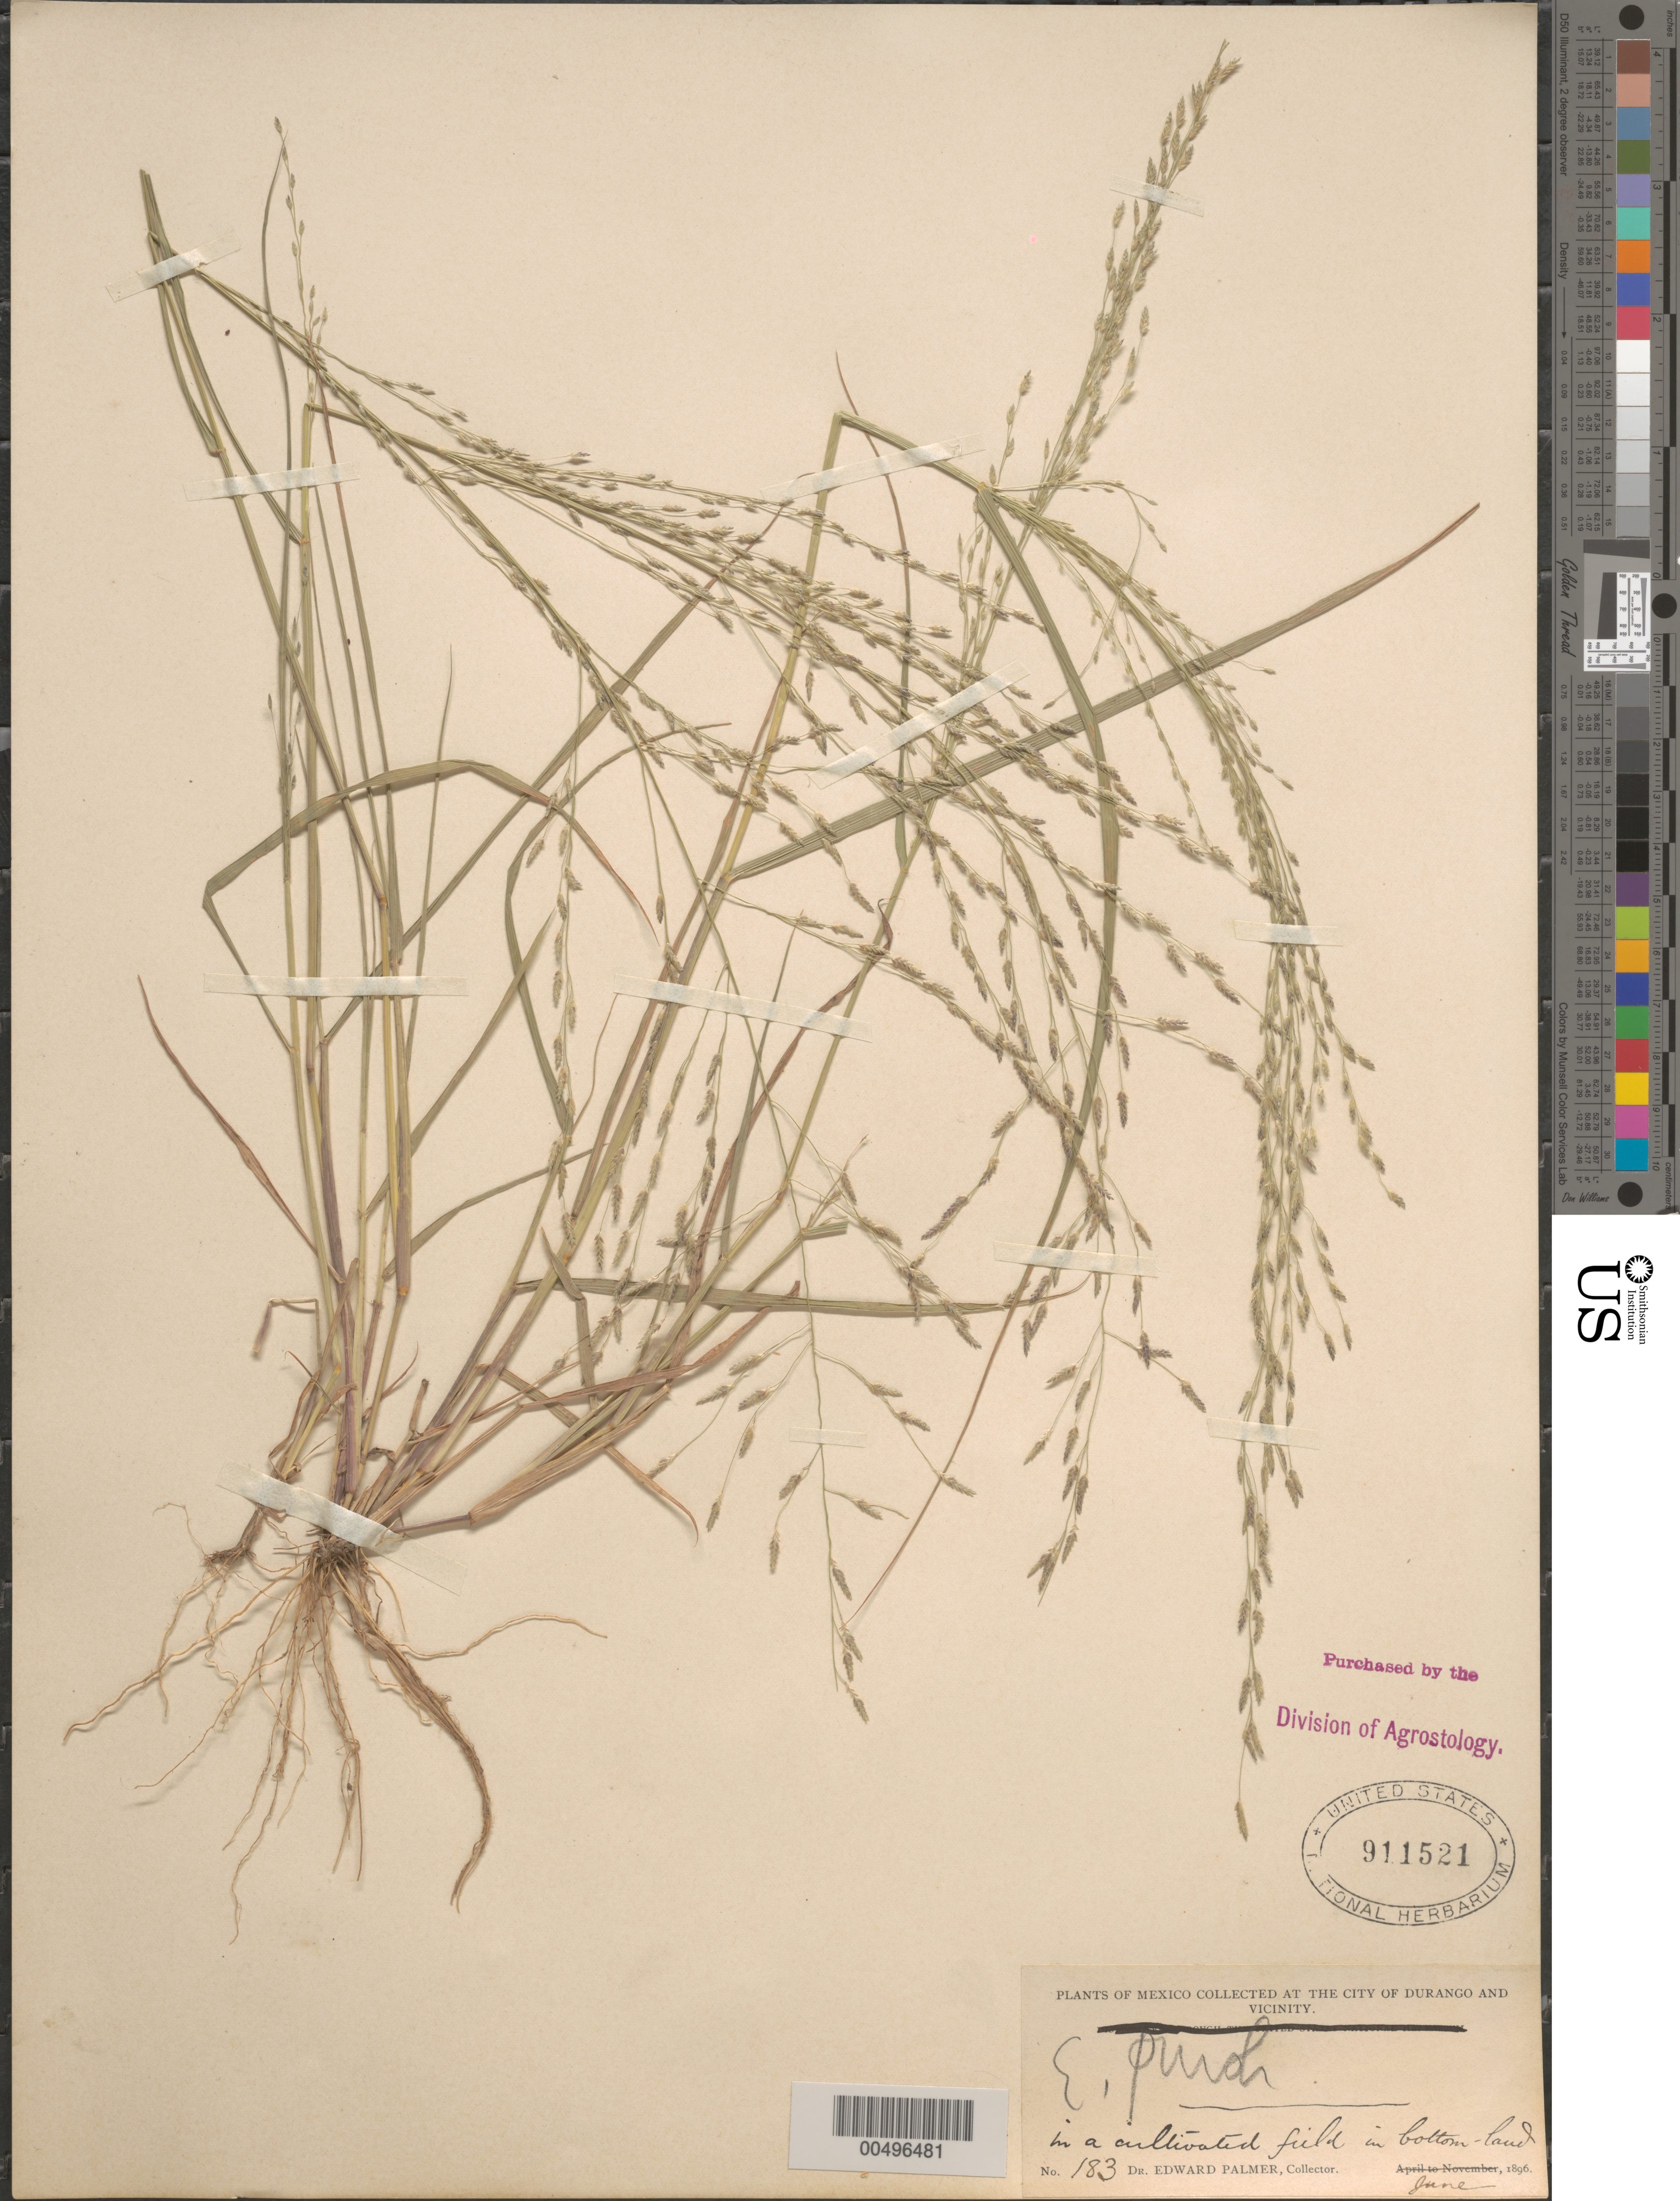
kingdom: Plantae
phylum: Tracheophyta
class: Liliopsida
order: Poales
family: Poaceae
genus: Eragrostis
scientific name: Eragrostis pectinacea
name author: (Michx.) Nees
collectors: E. Palmer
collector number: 183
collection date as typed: Jun 1896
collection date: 1896-06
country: Mexico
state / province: Durango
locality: City of Durango and vicinity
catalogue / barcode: US 911521